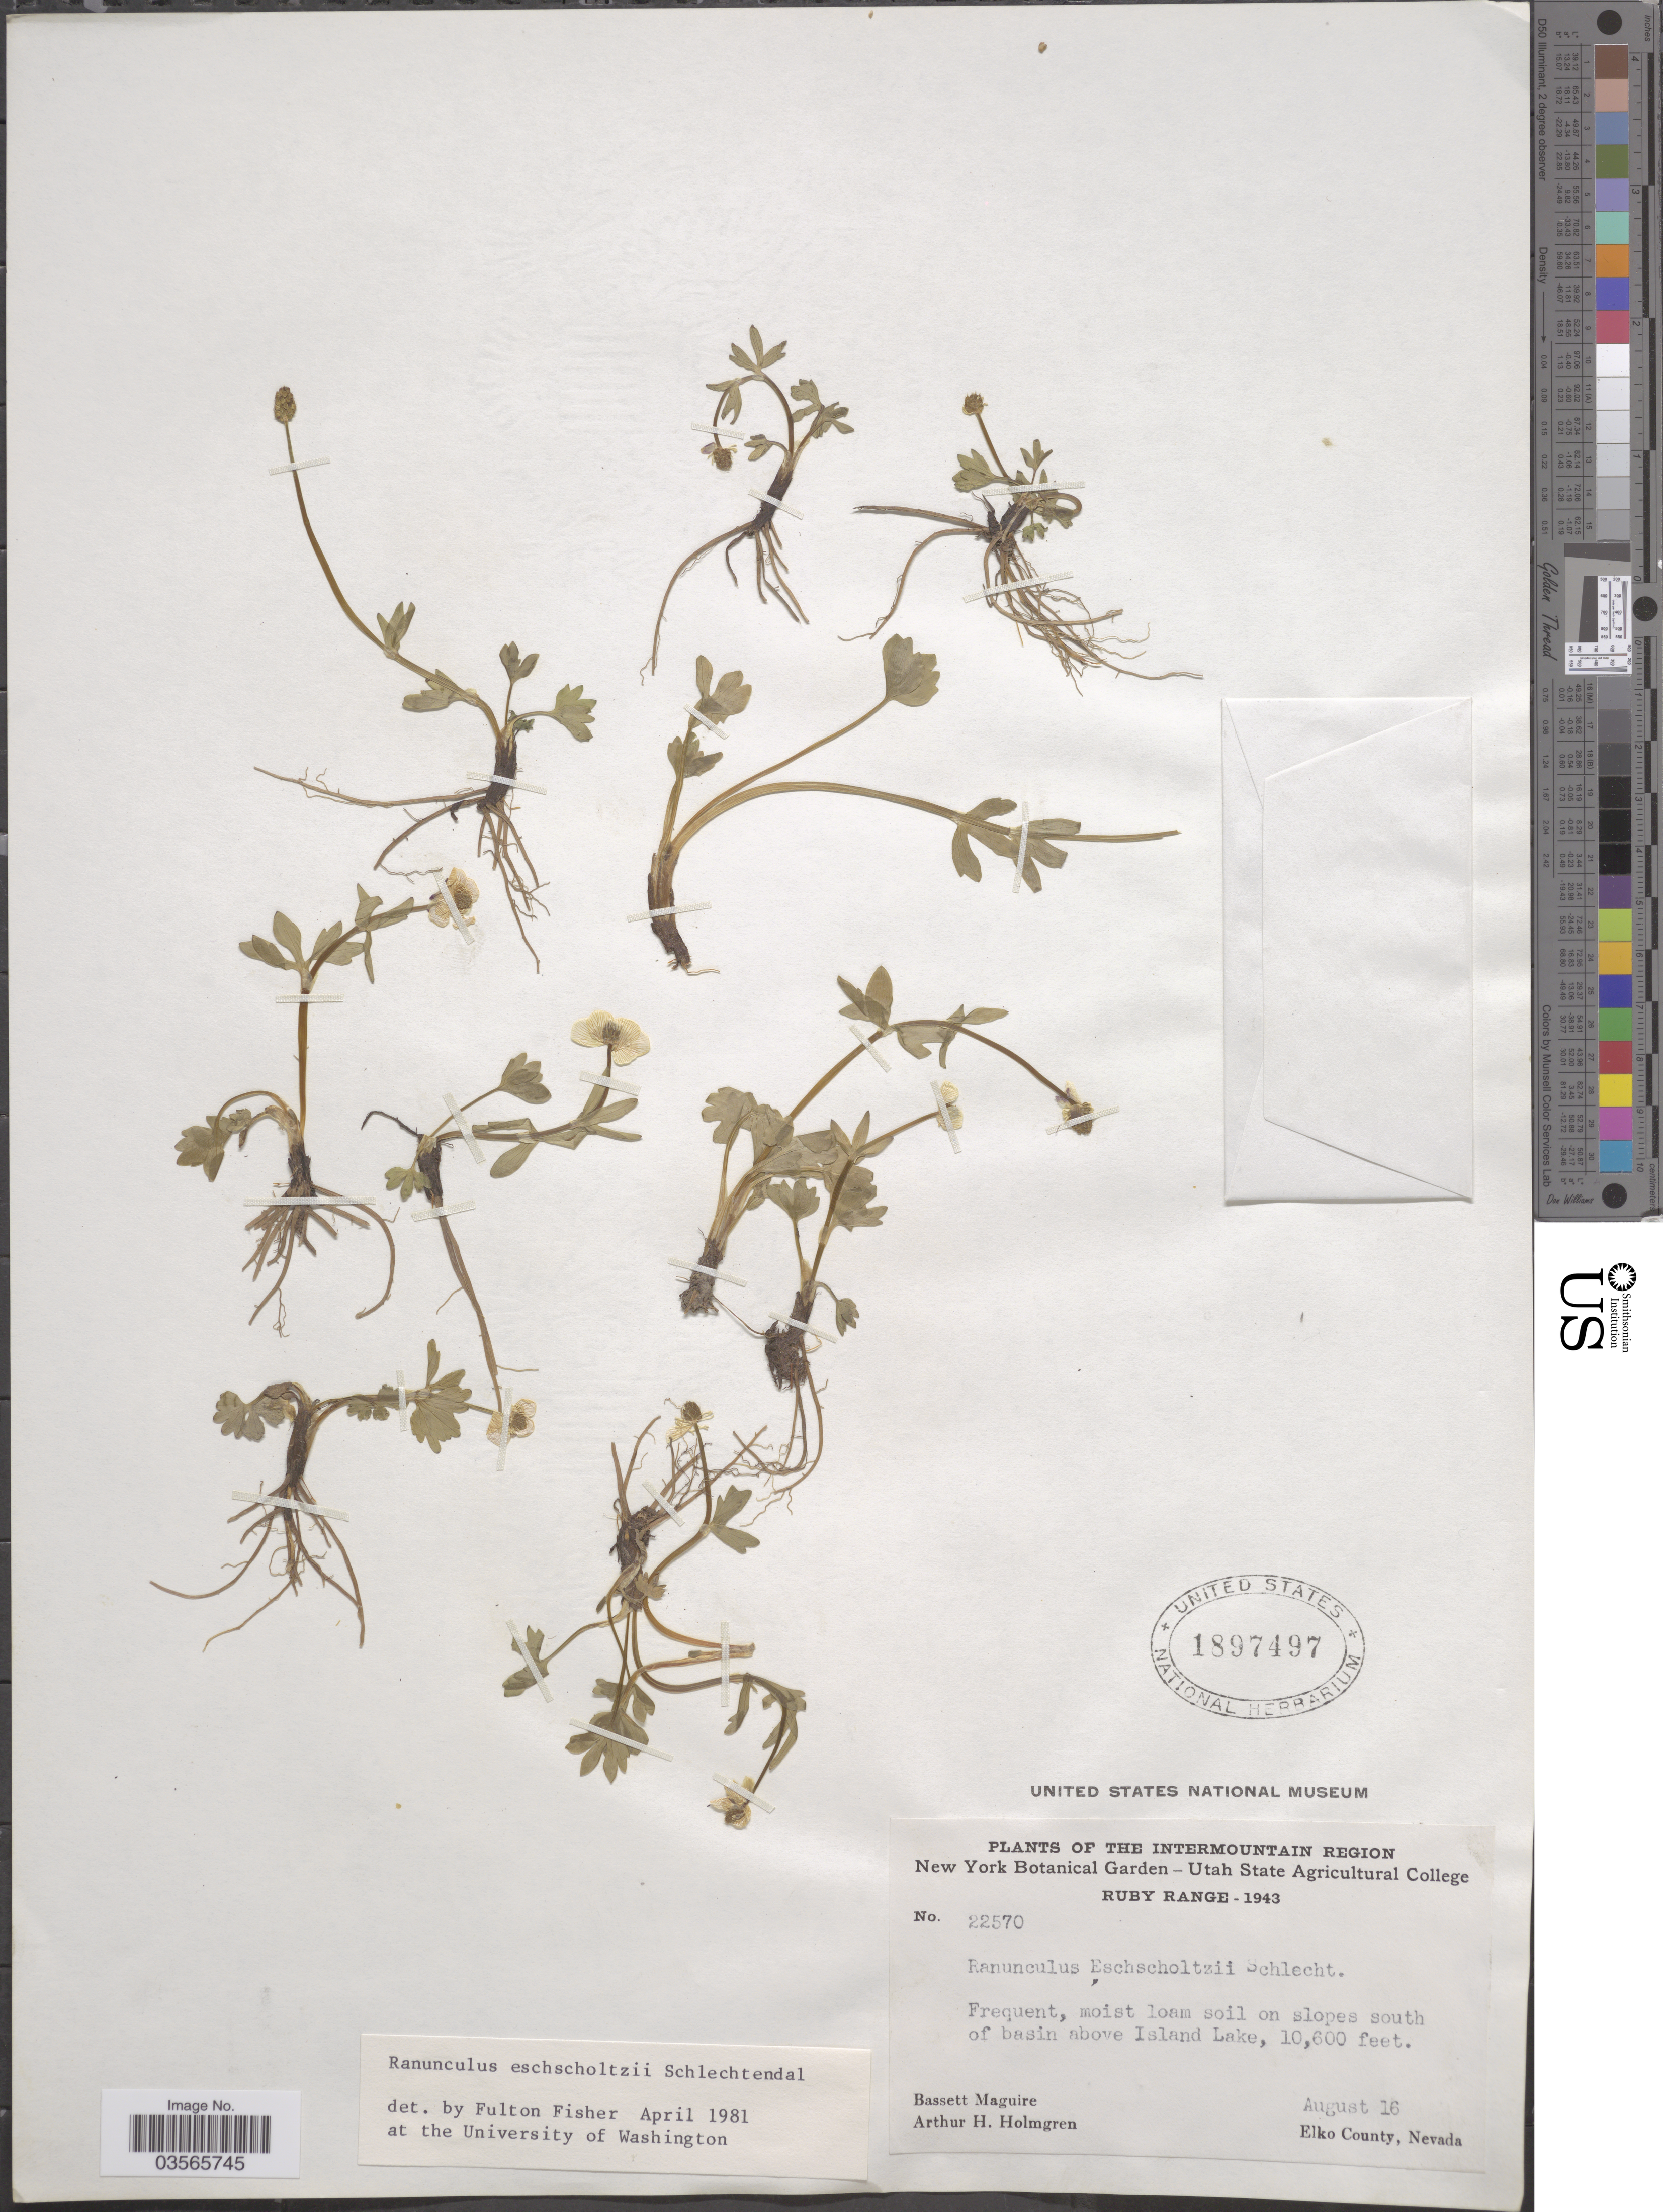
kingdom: Plantae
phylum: Tracheophyta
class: Magnoliopsida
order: Ranunculales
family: Ranunculaceae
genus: Ranunculus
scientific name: Ranunculus eschscholtzii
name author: Schltdl.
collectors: B. Maguire & A. H. Holmgren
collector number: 22570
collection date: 1943-08-16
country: United States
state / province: Nevada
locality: The Intermountain Region. Frequent, moist loam soil on slopes south of basin above Island Lake. Elko County.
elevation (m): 3231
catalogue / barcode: US 1897497